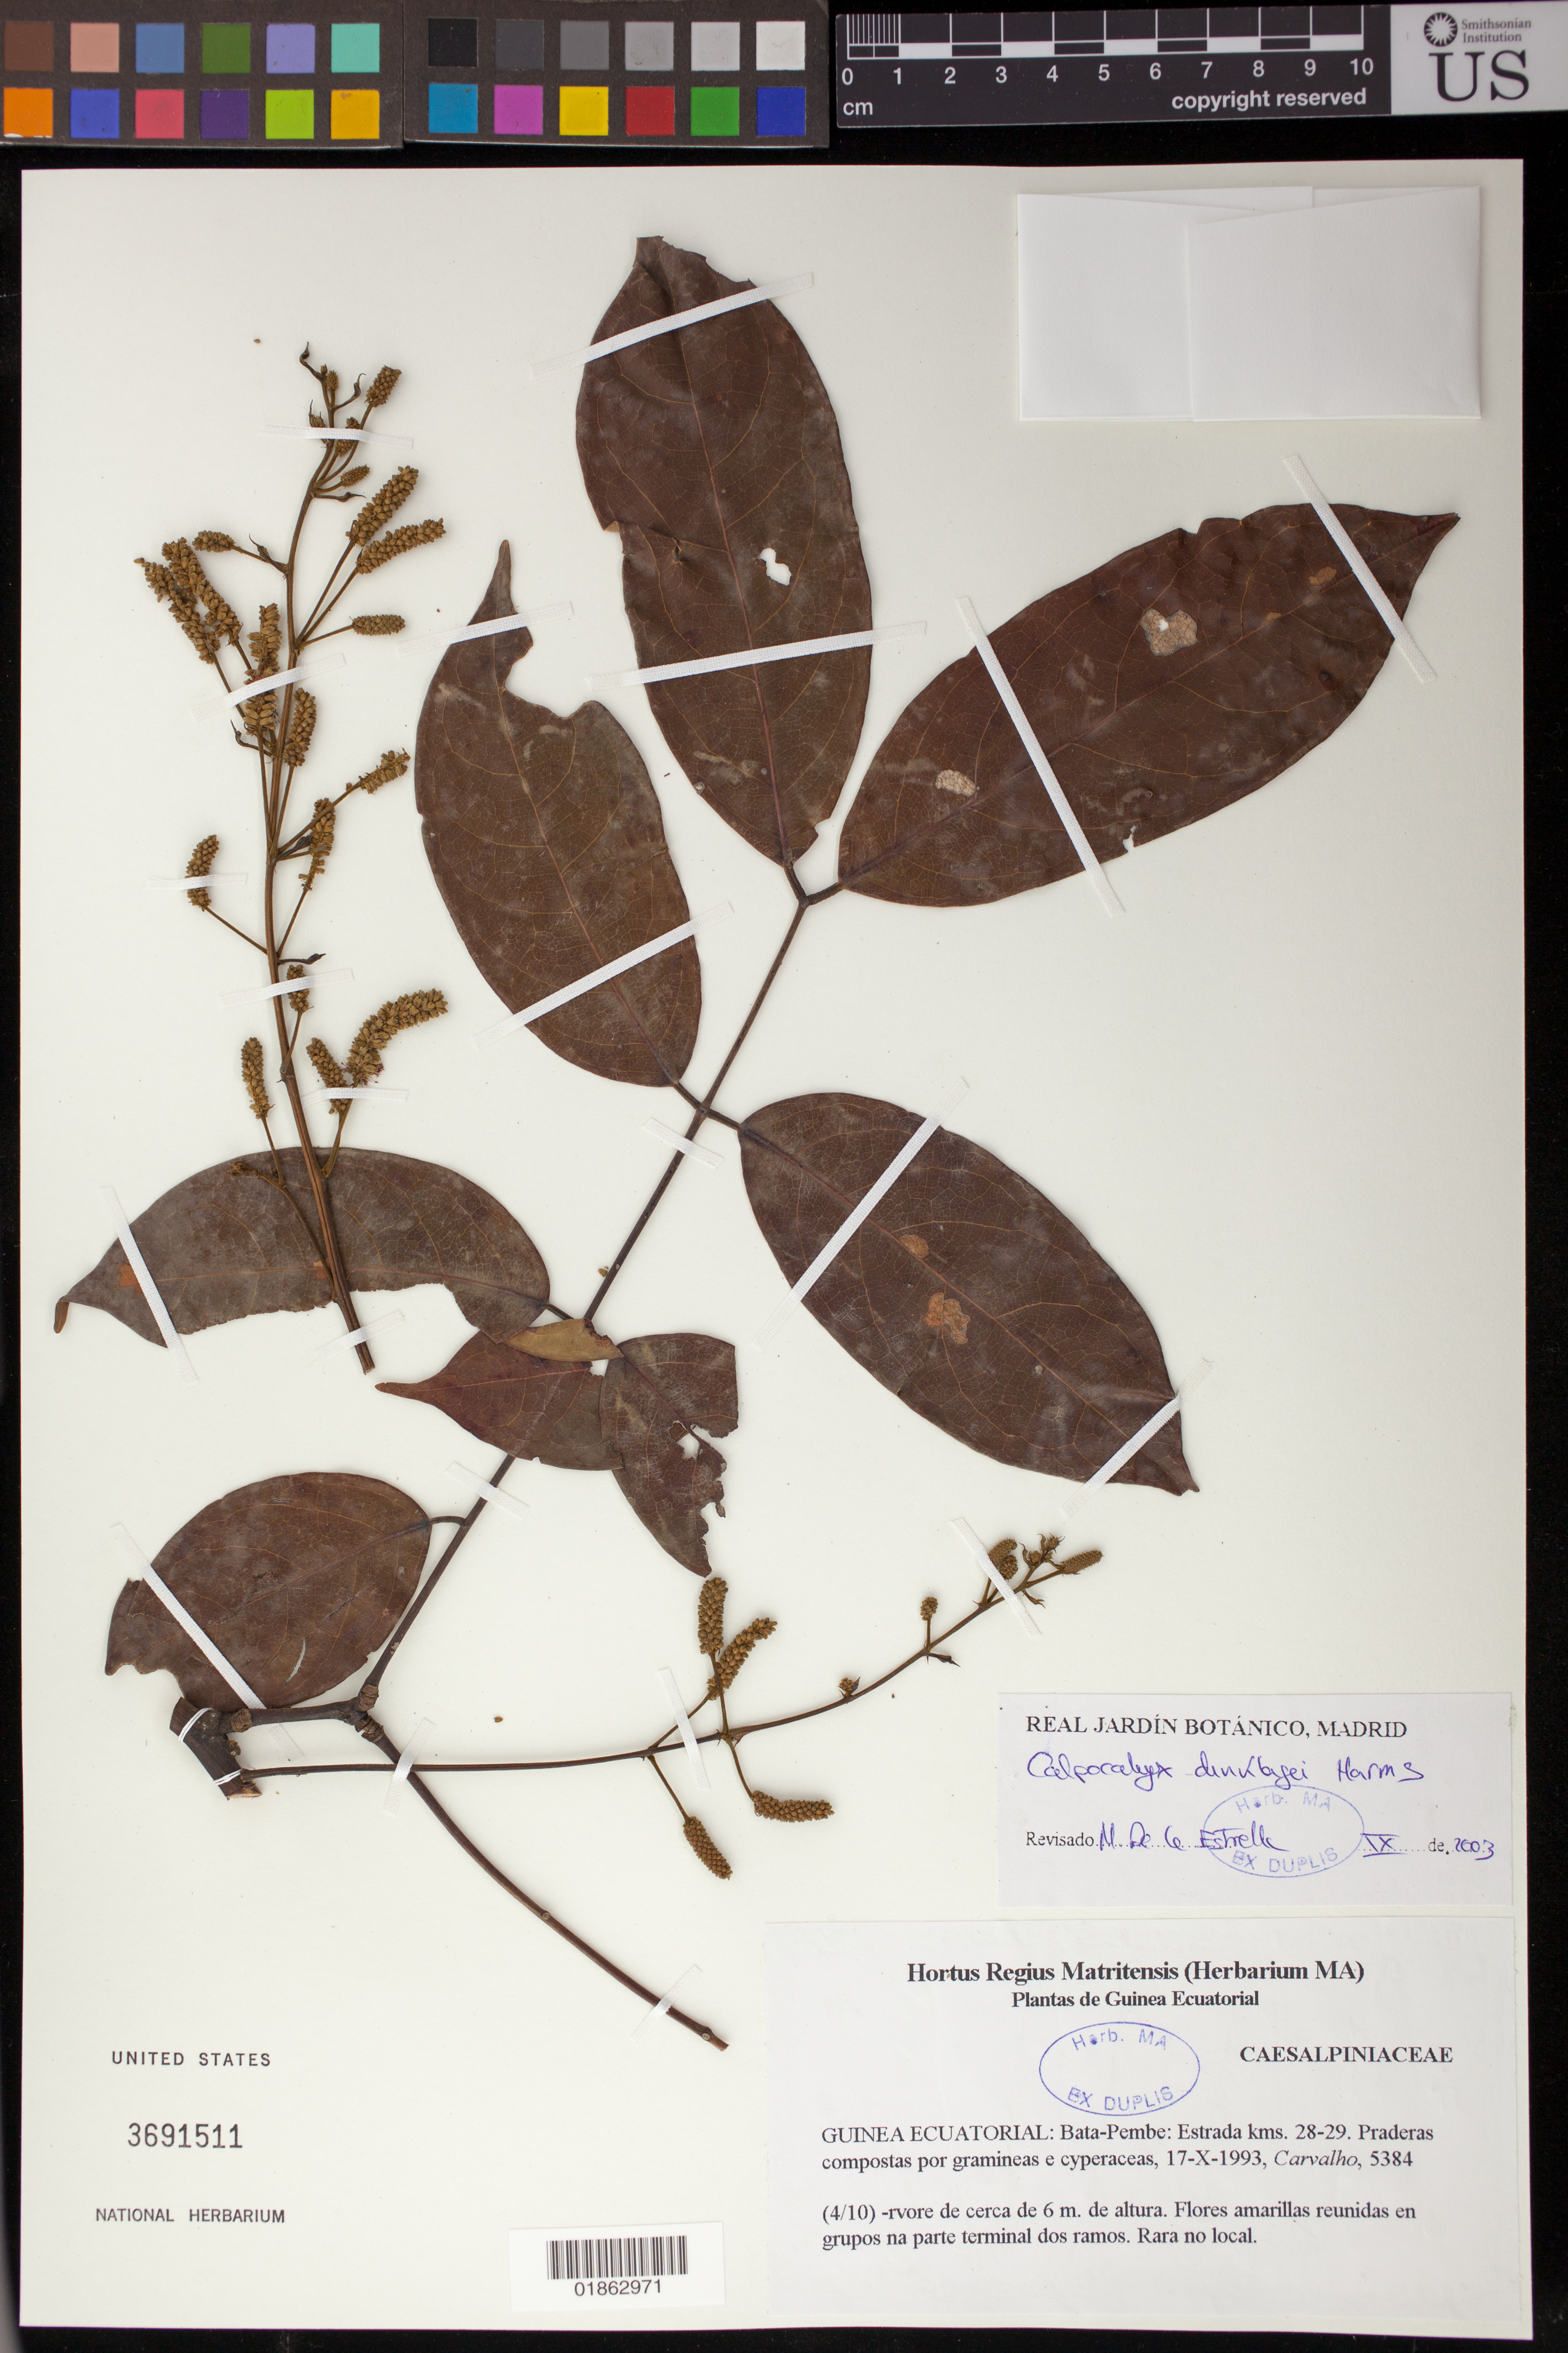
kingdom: Plantae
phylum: Tracheophyta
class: Magnoliopsida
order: Fabales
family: Fabaceae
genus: Calpocalyx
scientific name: Calpocalyx dinklagei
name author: Harms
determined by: de la Estrella, M.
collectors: Carvalho, --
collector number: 5384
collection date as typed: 17-X-1993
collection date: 1993-10-17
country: Equatorial Guinea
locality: Bata-Pembe, estrada kms. 28-29.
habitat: Praderas compostas por gramineas e cyperaceas.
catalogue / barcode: US 3691511